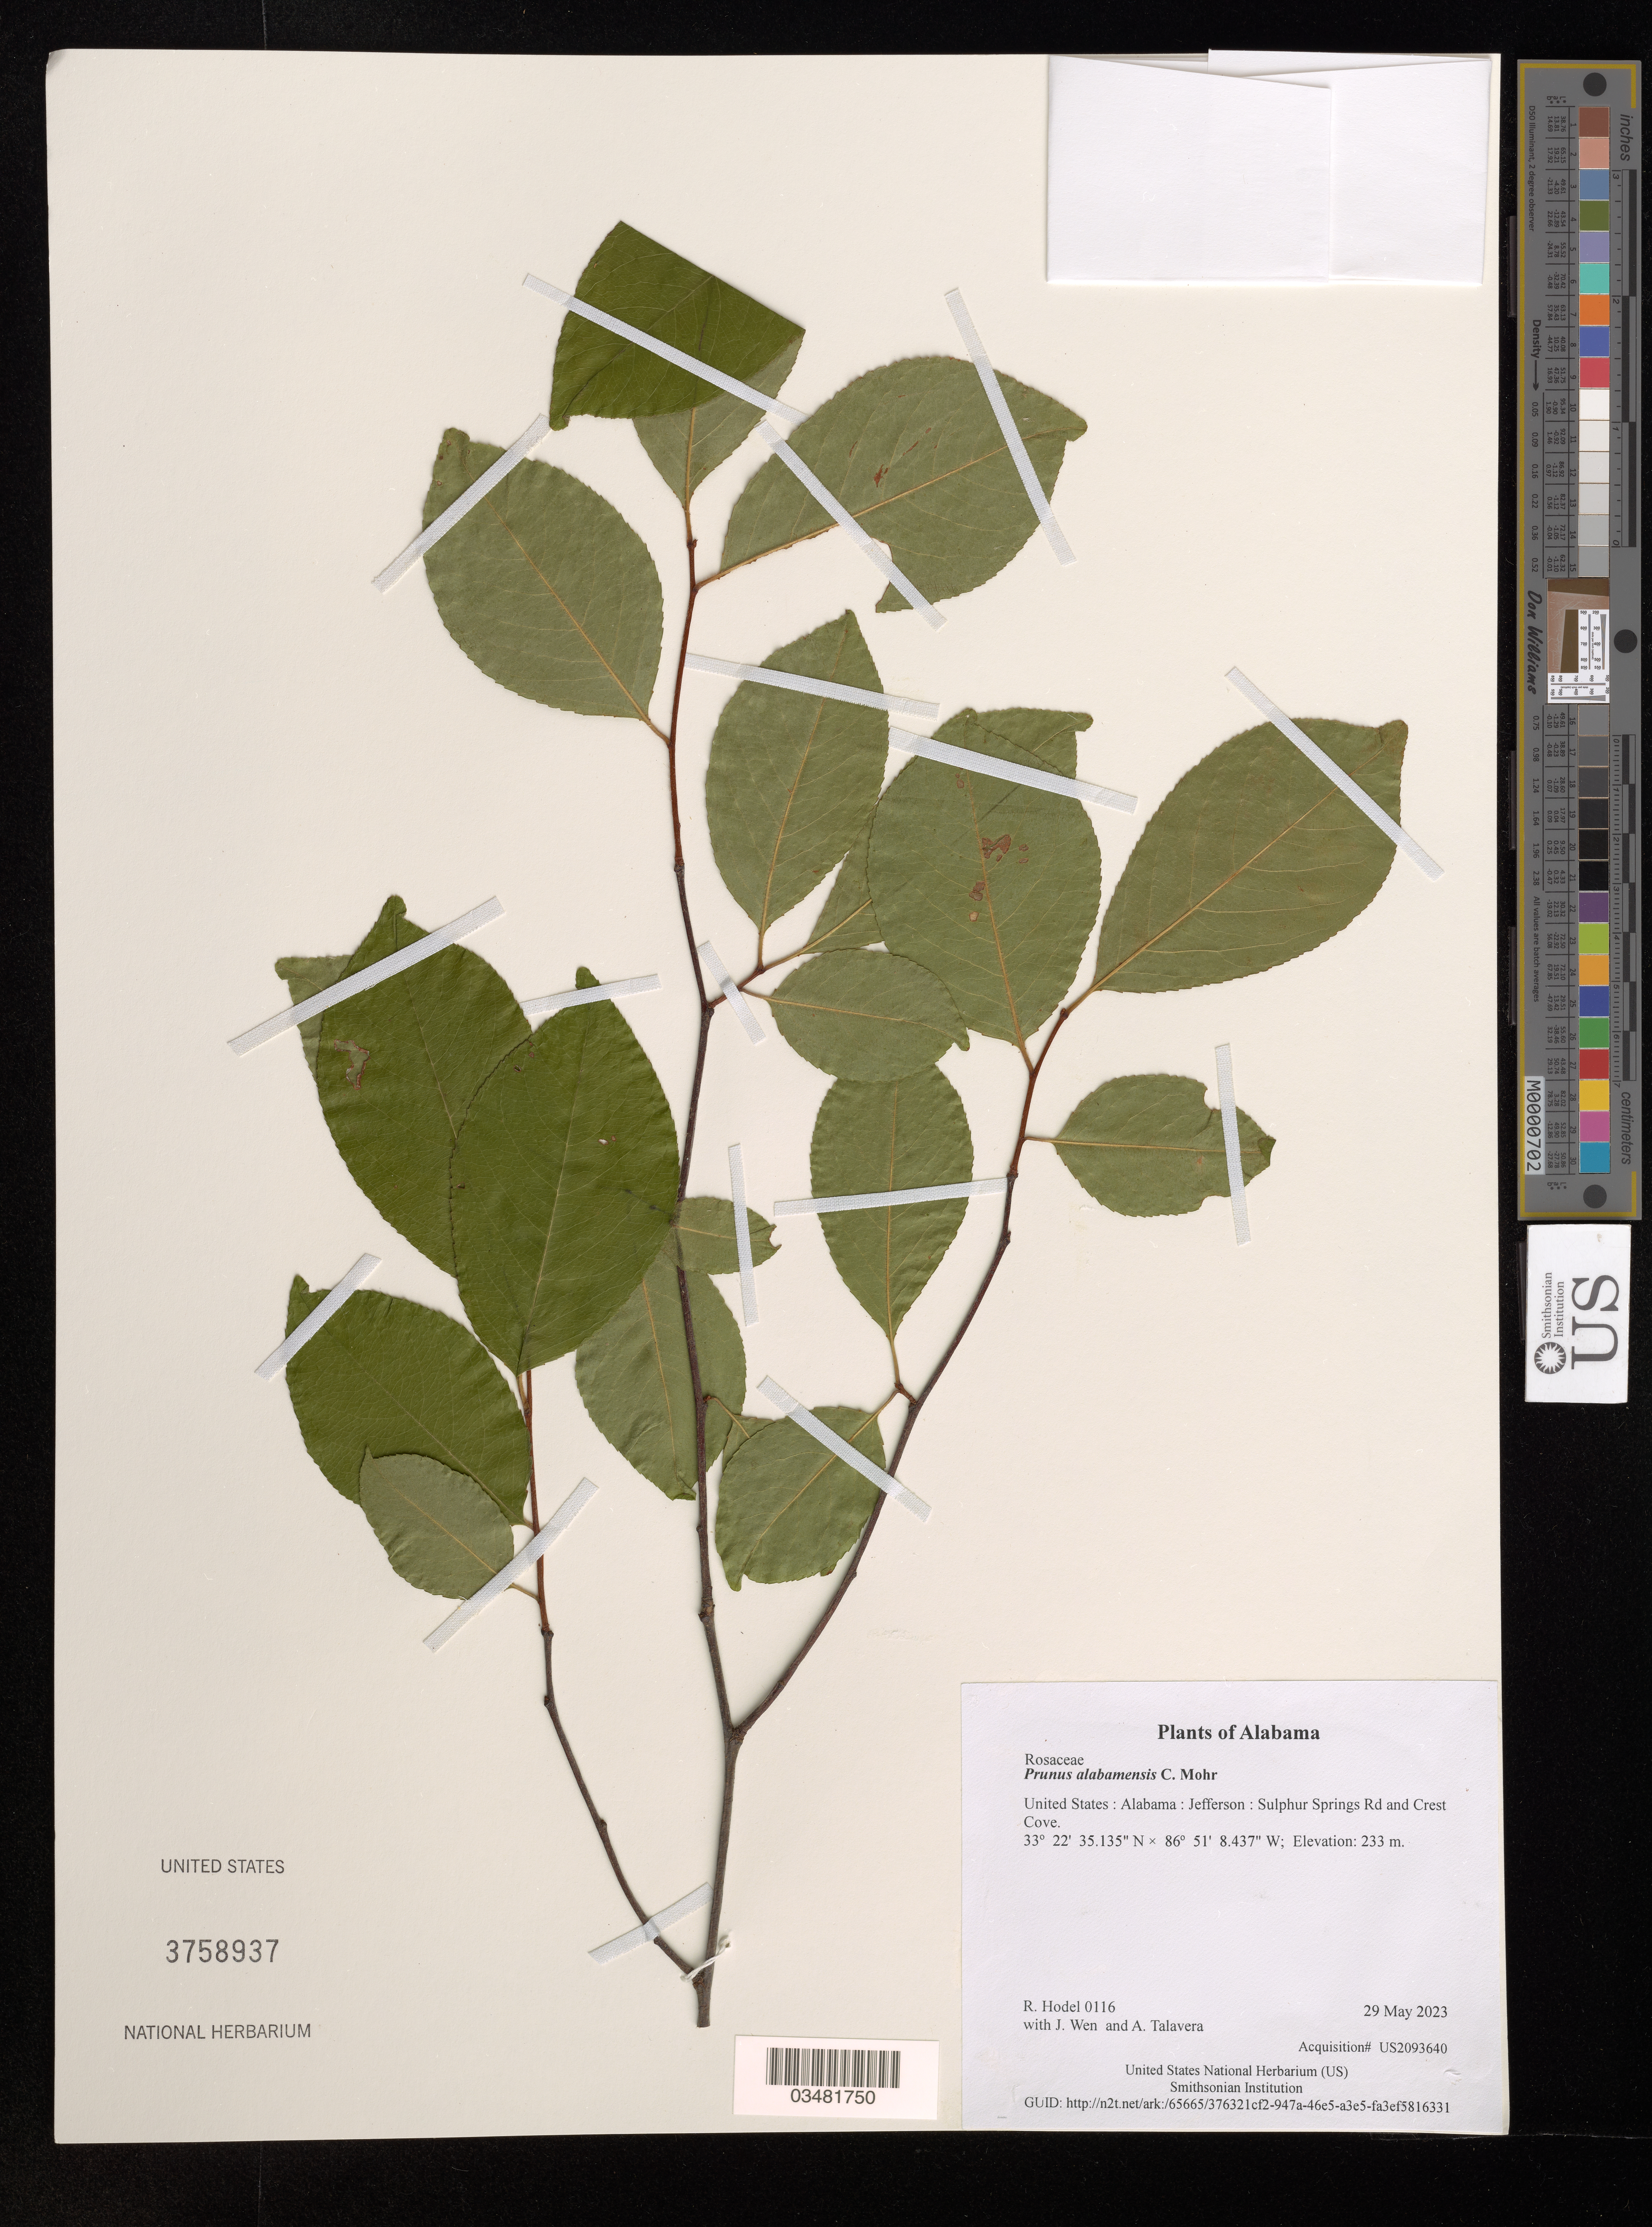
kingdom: Plantae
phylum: Tracheophyta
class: Magnoliopsida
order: Rosales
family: Rosaceae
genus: Prunus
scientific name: Prunus alabamensis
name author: C. Mohr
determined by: Hodel, Richard G. J.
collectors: R. Hodel, J. Wen & A. Talavera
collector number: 0116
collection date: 2023-05-29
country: United States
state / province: Alabama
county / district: Jefferson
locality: Sulphur Springs Rd and Crest Cove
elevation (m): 233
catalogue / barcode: US 3758937